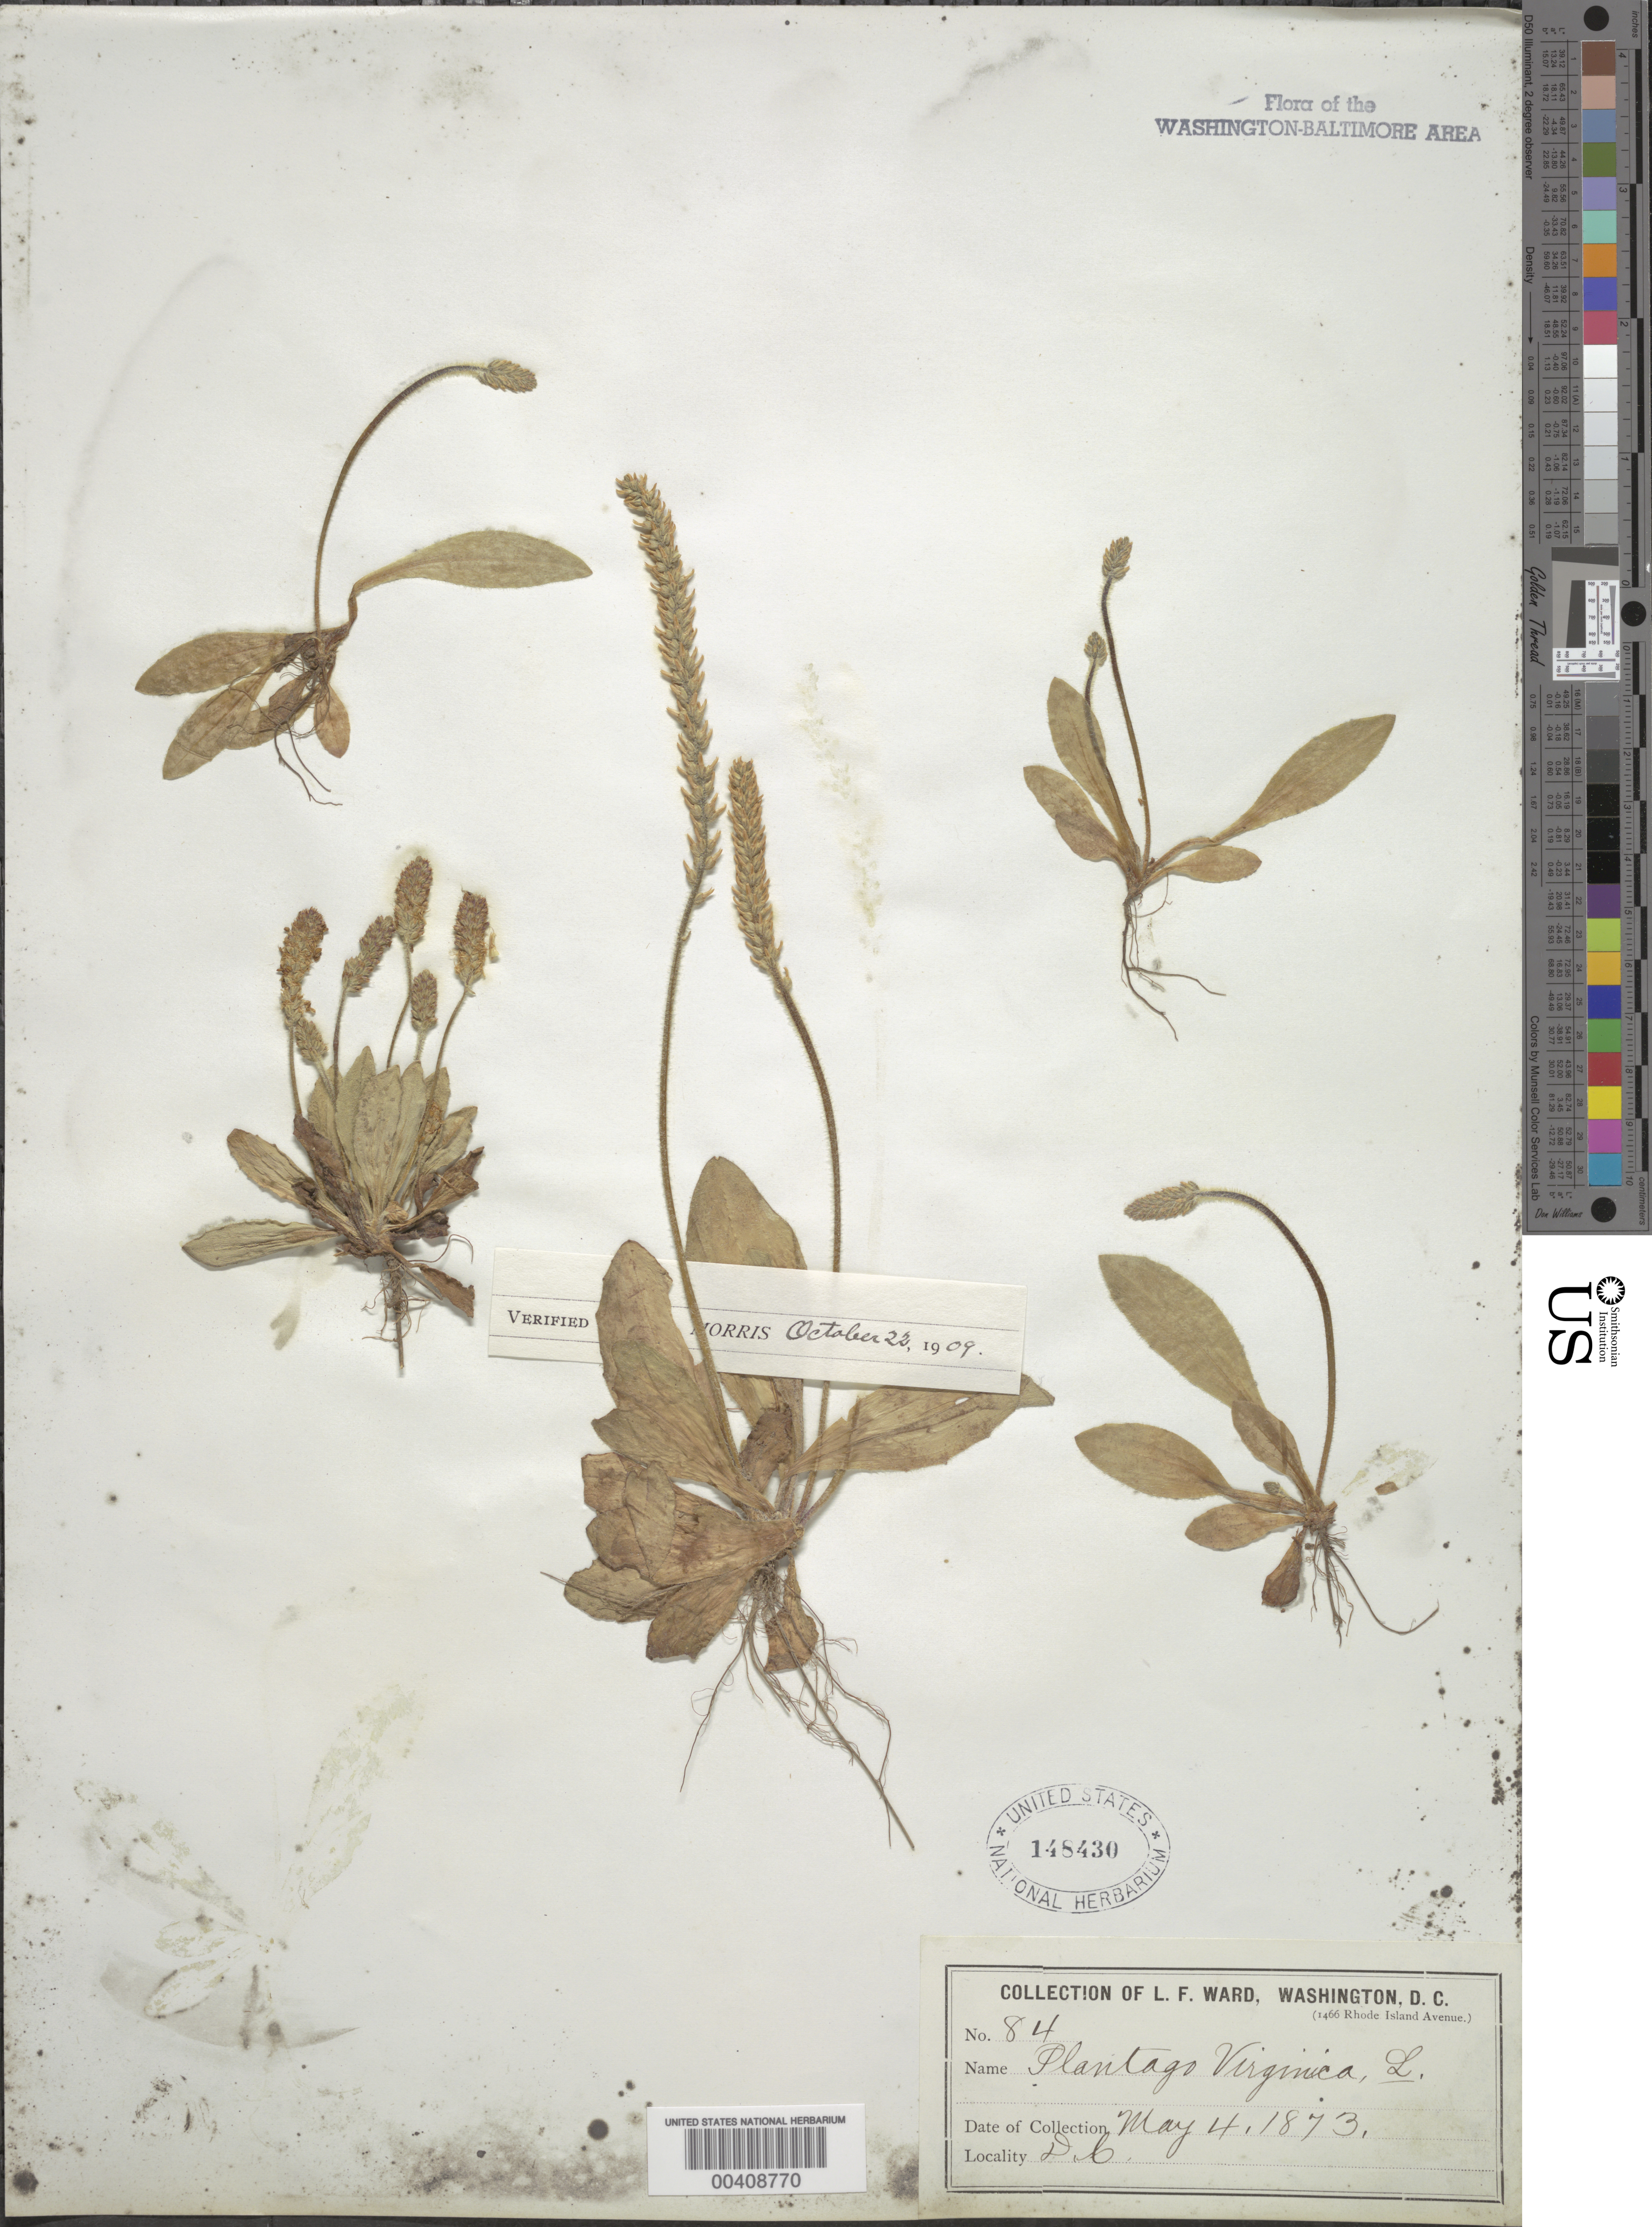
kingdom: Plantae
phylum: Tracheophyta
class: Magnoliopsida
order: Lamiales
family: Plantaginaceae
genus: Plantago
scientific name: Plantago virginica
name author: L.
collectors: L. F. Ward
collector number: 84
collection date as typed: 04 May 1873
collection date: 1873-05-04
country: United States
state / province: District of Columbia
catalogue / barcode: US 148430